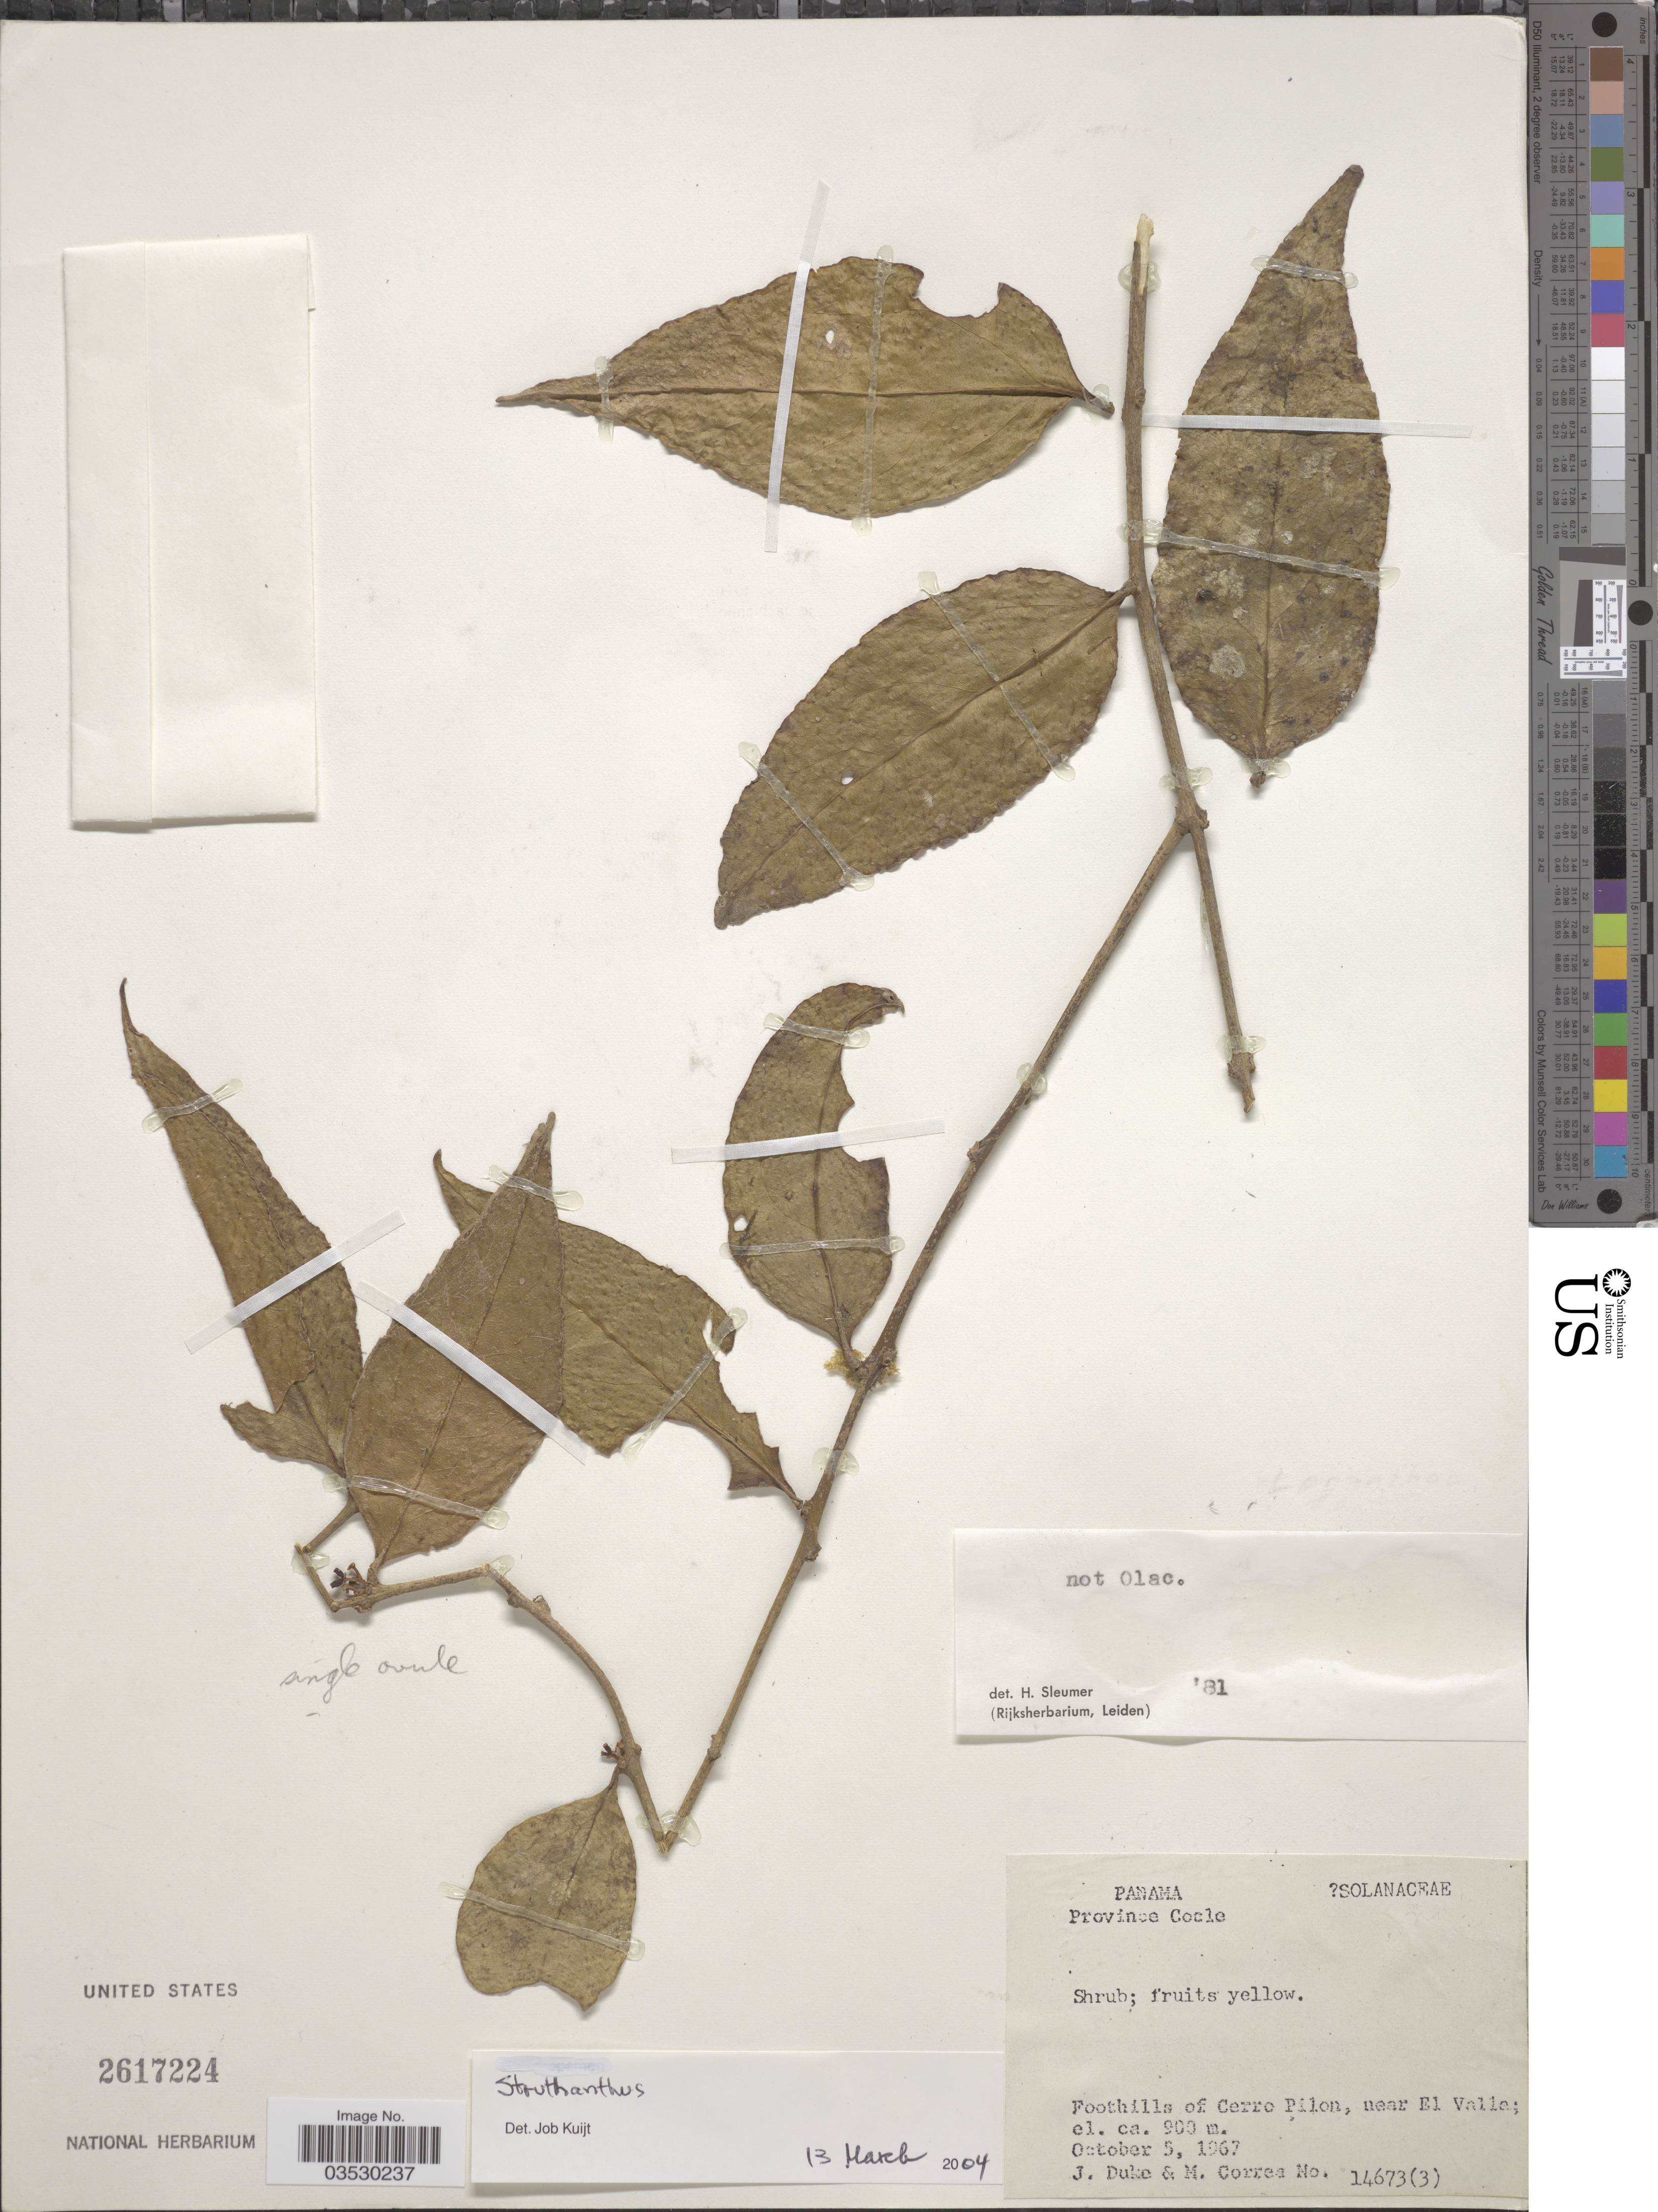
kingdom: Plantae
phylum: Tracheophyta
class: Magnoliopsida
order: Santalales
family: Loranthaceae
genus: Struthanthus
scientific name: Struthanthus sp.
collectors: J. Duke & M. Correa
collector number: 14673(3)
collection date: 1967-10-05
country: Panama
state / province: Coclé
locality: Foothills of Cerro Pilon, near El Valle.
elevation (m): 900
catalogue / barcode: US 2617224